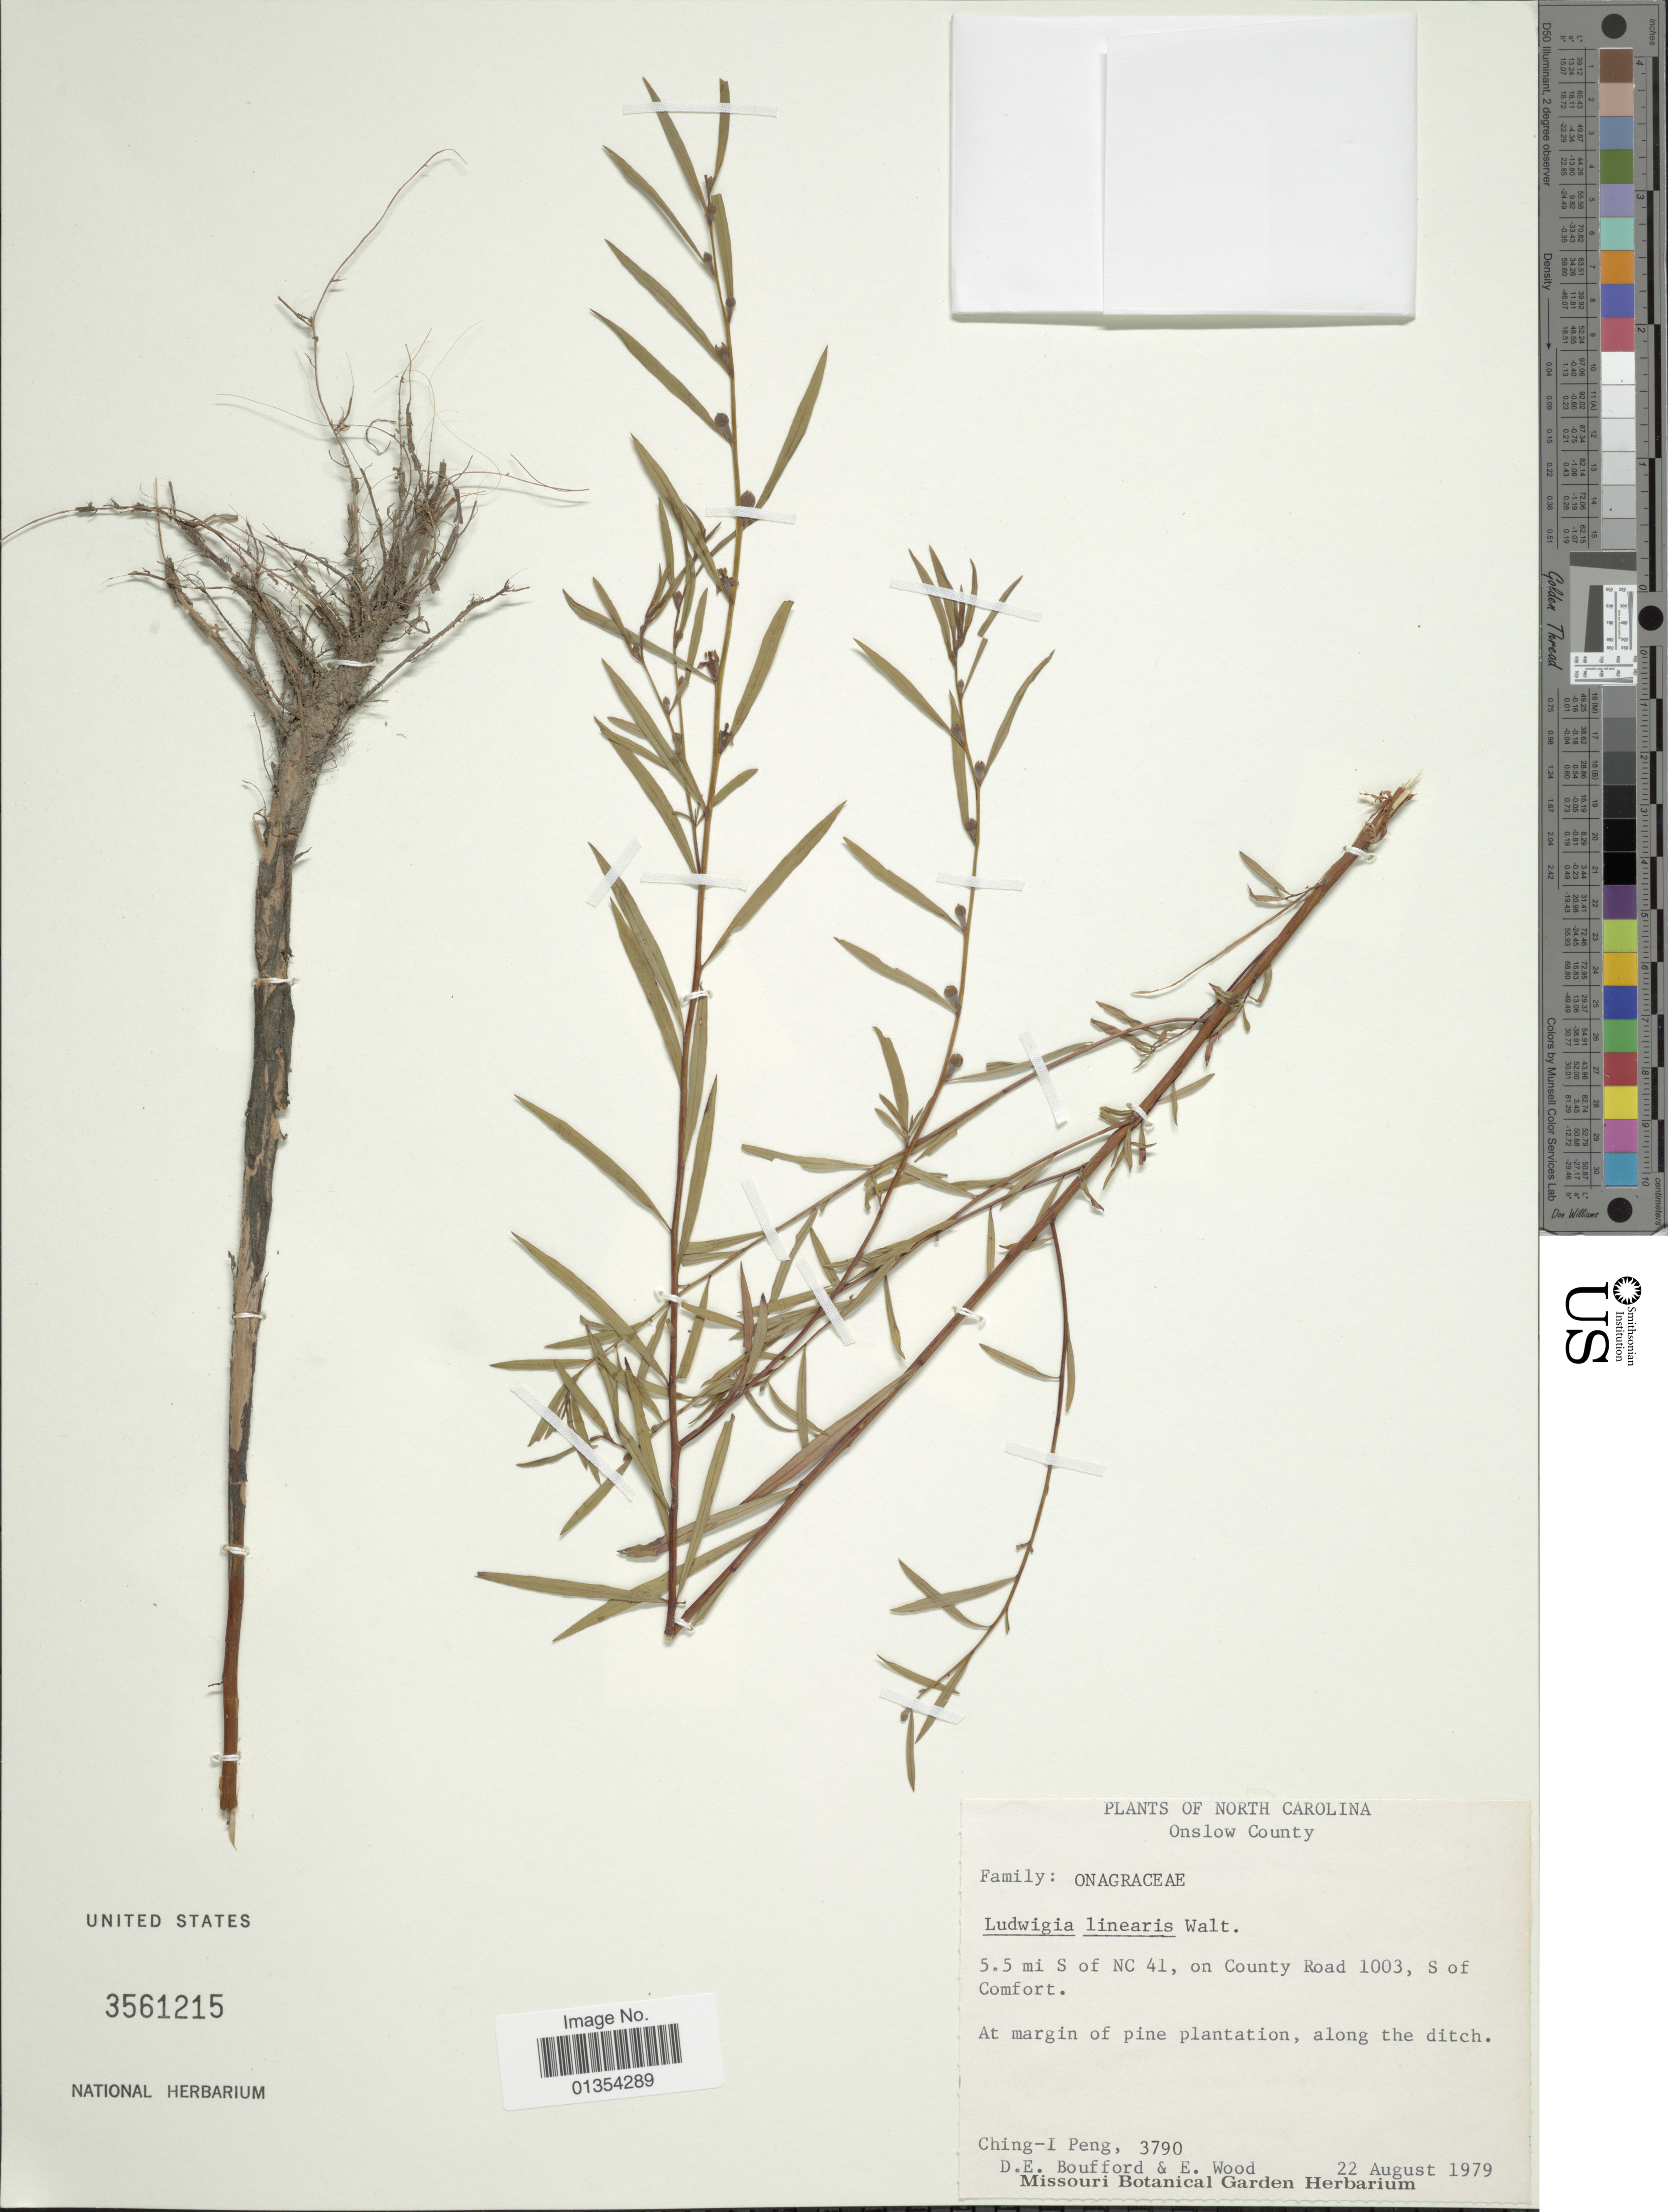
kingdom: Plantae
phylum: Tracheophyta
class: Magnoliopsida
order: Myrtales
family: Onagraceae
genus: Ludwigia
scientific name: Ludwigia linearis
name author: Walter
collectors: C.-I Peng, D. E. Boufford & E. Wood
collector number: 3790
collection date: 1979-08-22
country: United States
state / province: North Carolina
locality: Onslow County, 5.5 mi S of NC 41, on County Road 1003, S of Comfort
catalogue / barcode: US 3561215